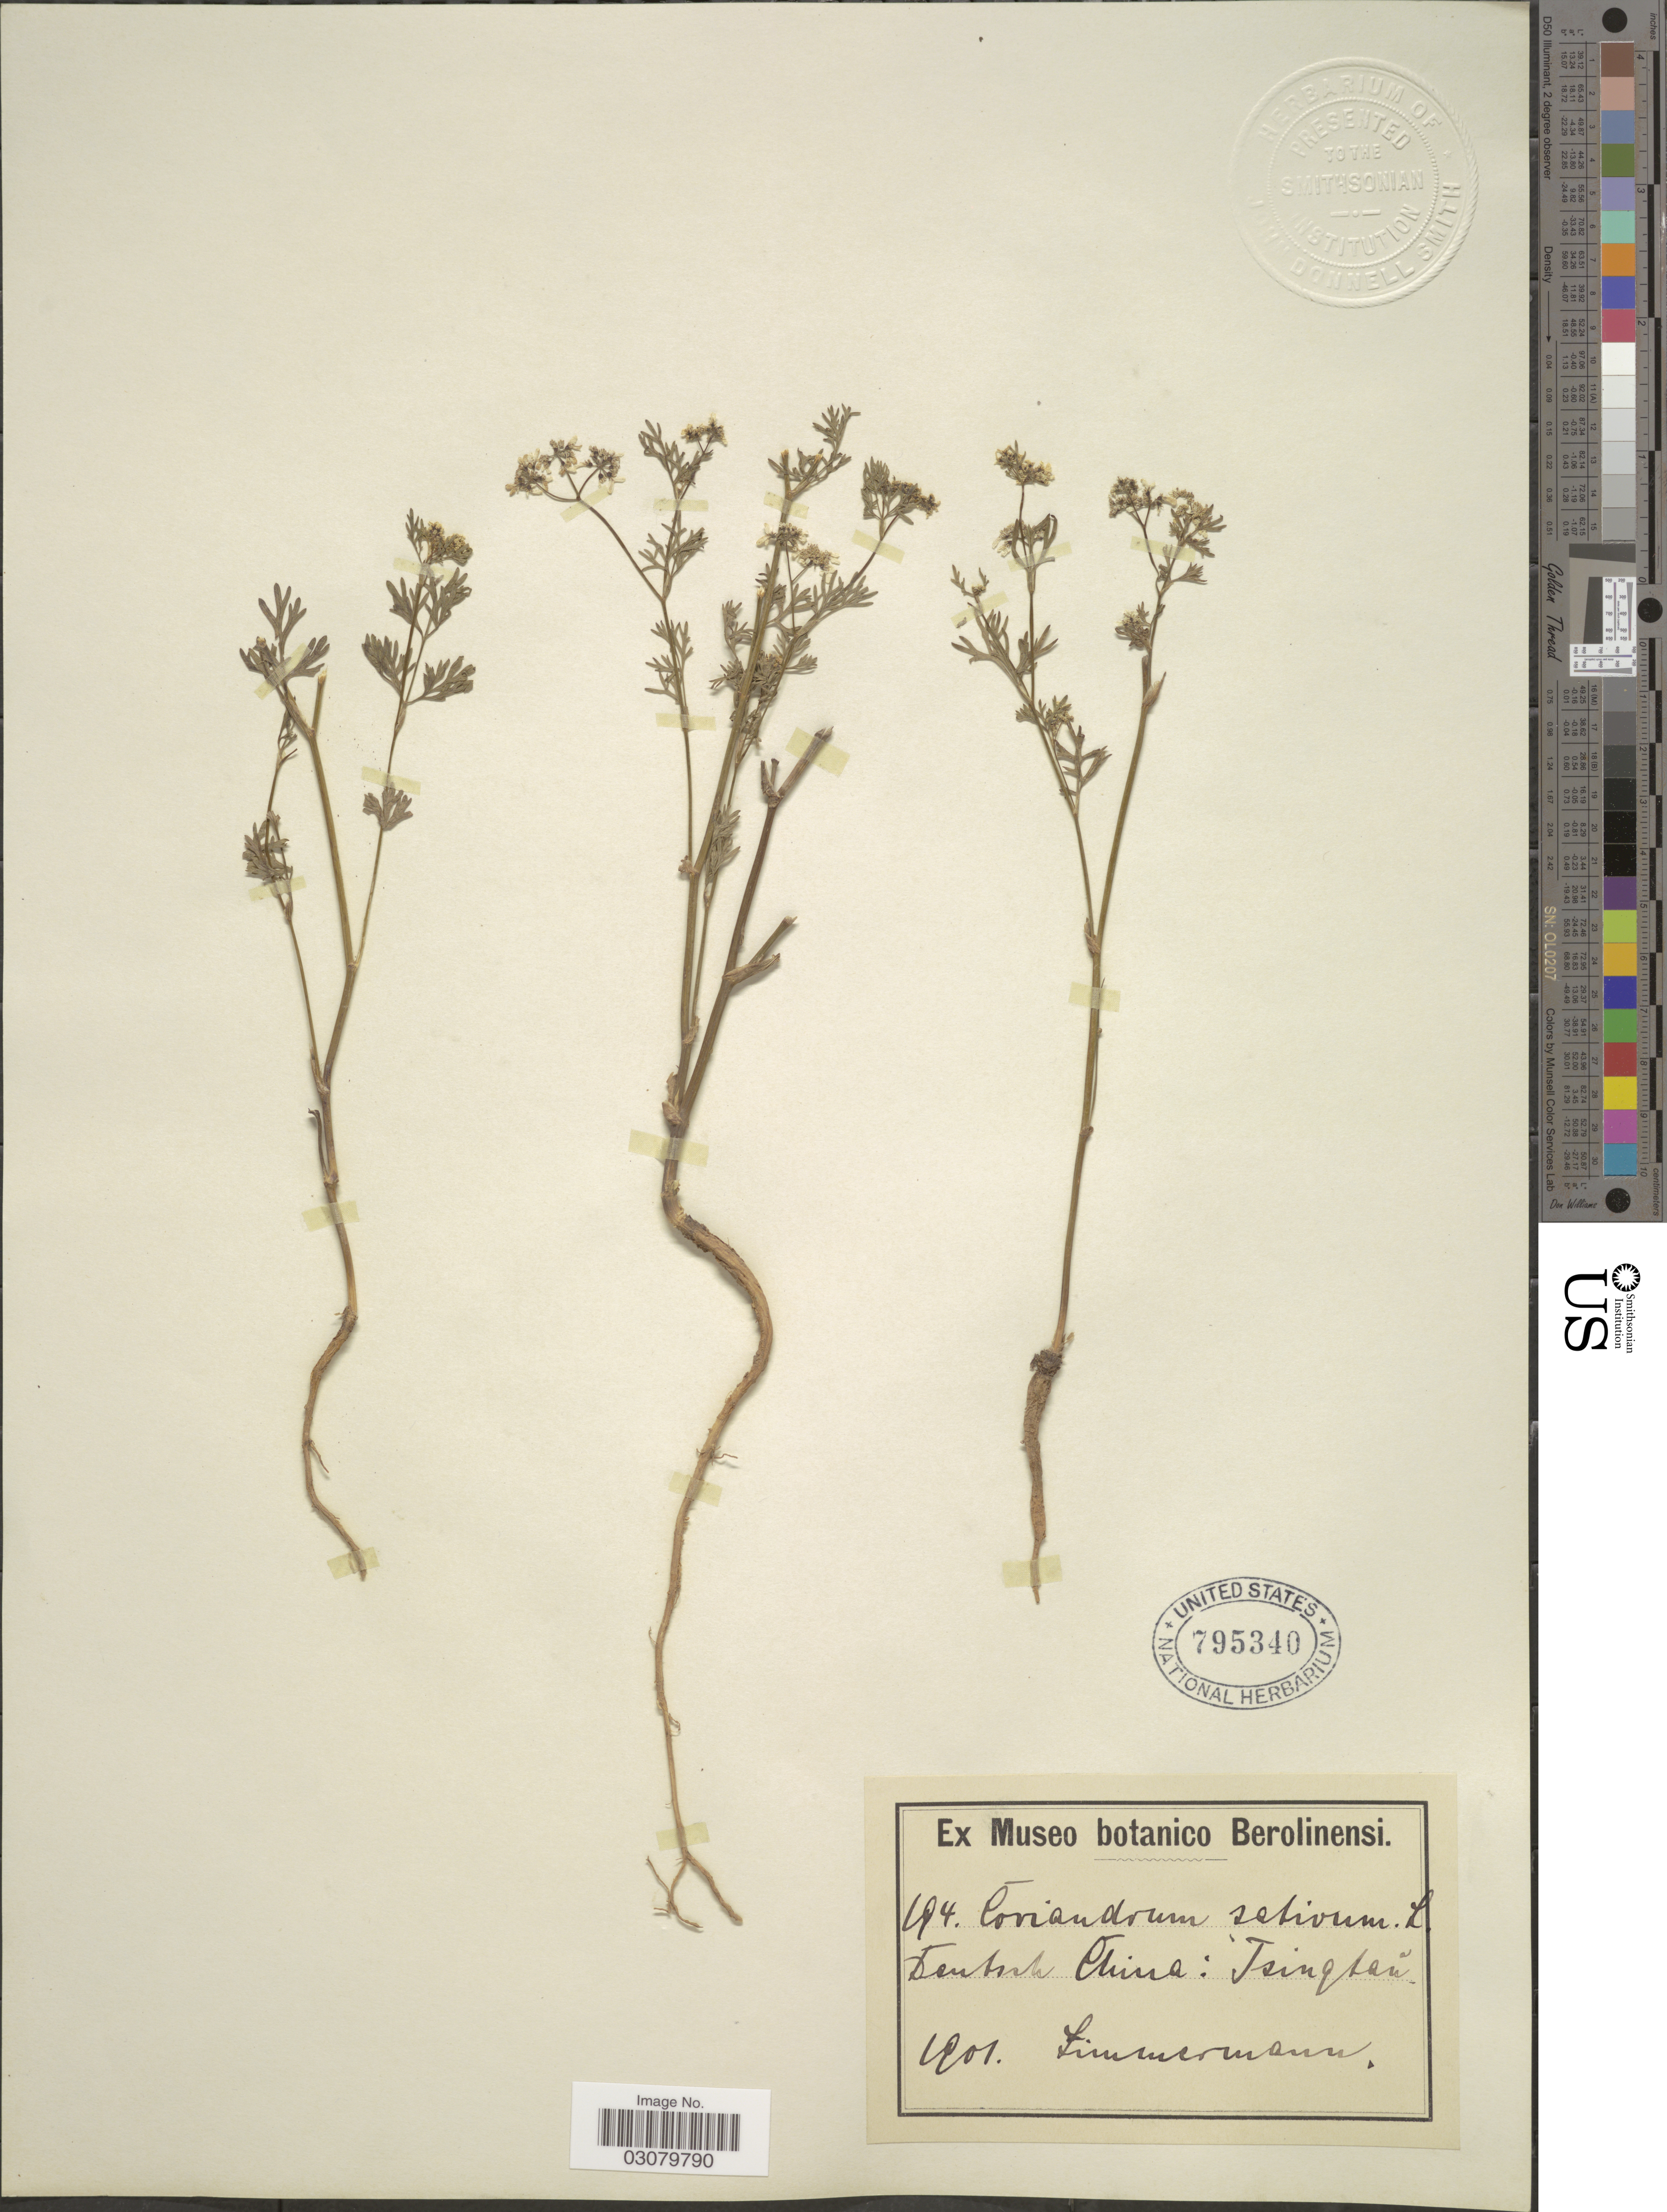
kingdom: Plantae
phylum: Tracheophyta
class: Magnoliopsida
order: Apiales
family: Apiaceae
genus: Coriandrum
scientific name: Coriandrum sativum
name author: L.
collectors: -. Zimmermann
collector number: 194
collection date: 1901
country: China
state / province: Shandong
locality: Deutsch China: Tsingtau.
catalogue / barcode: US 795340